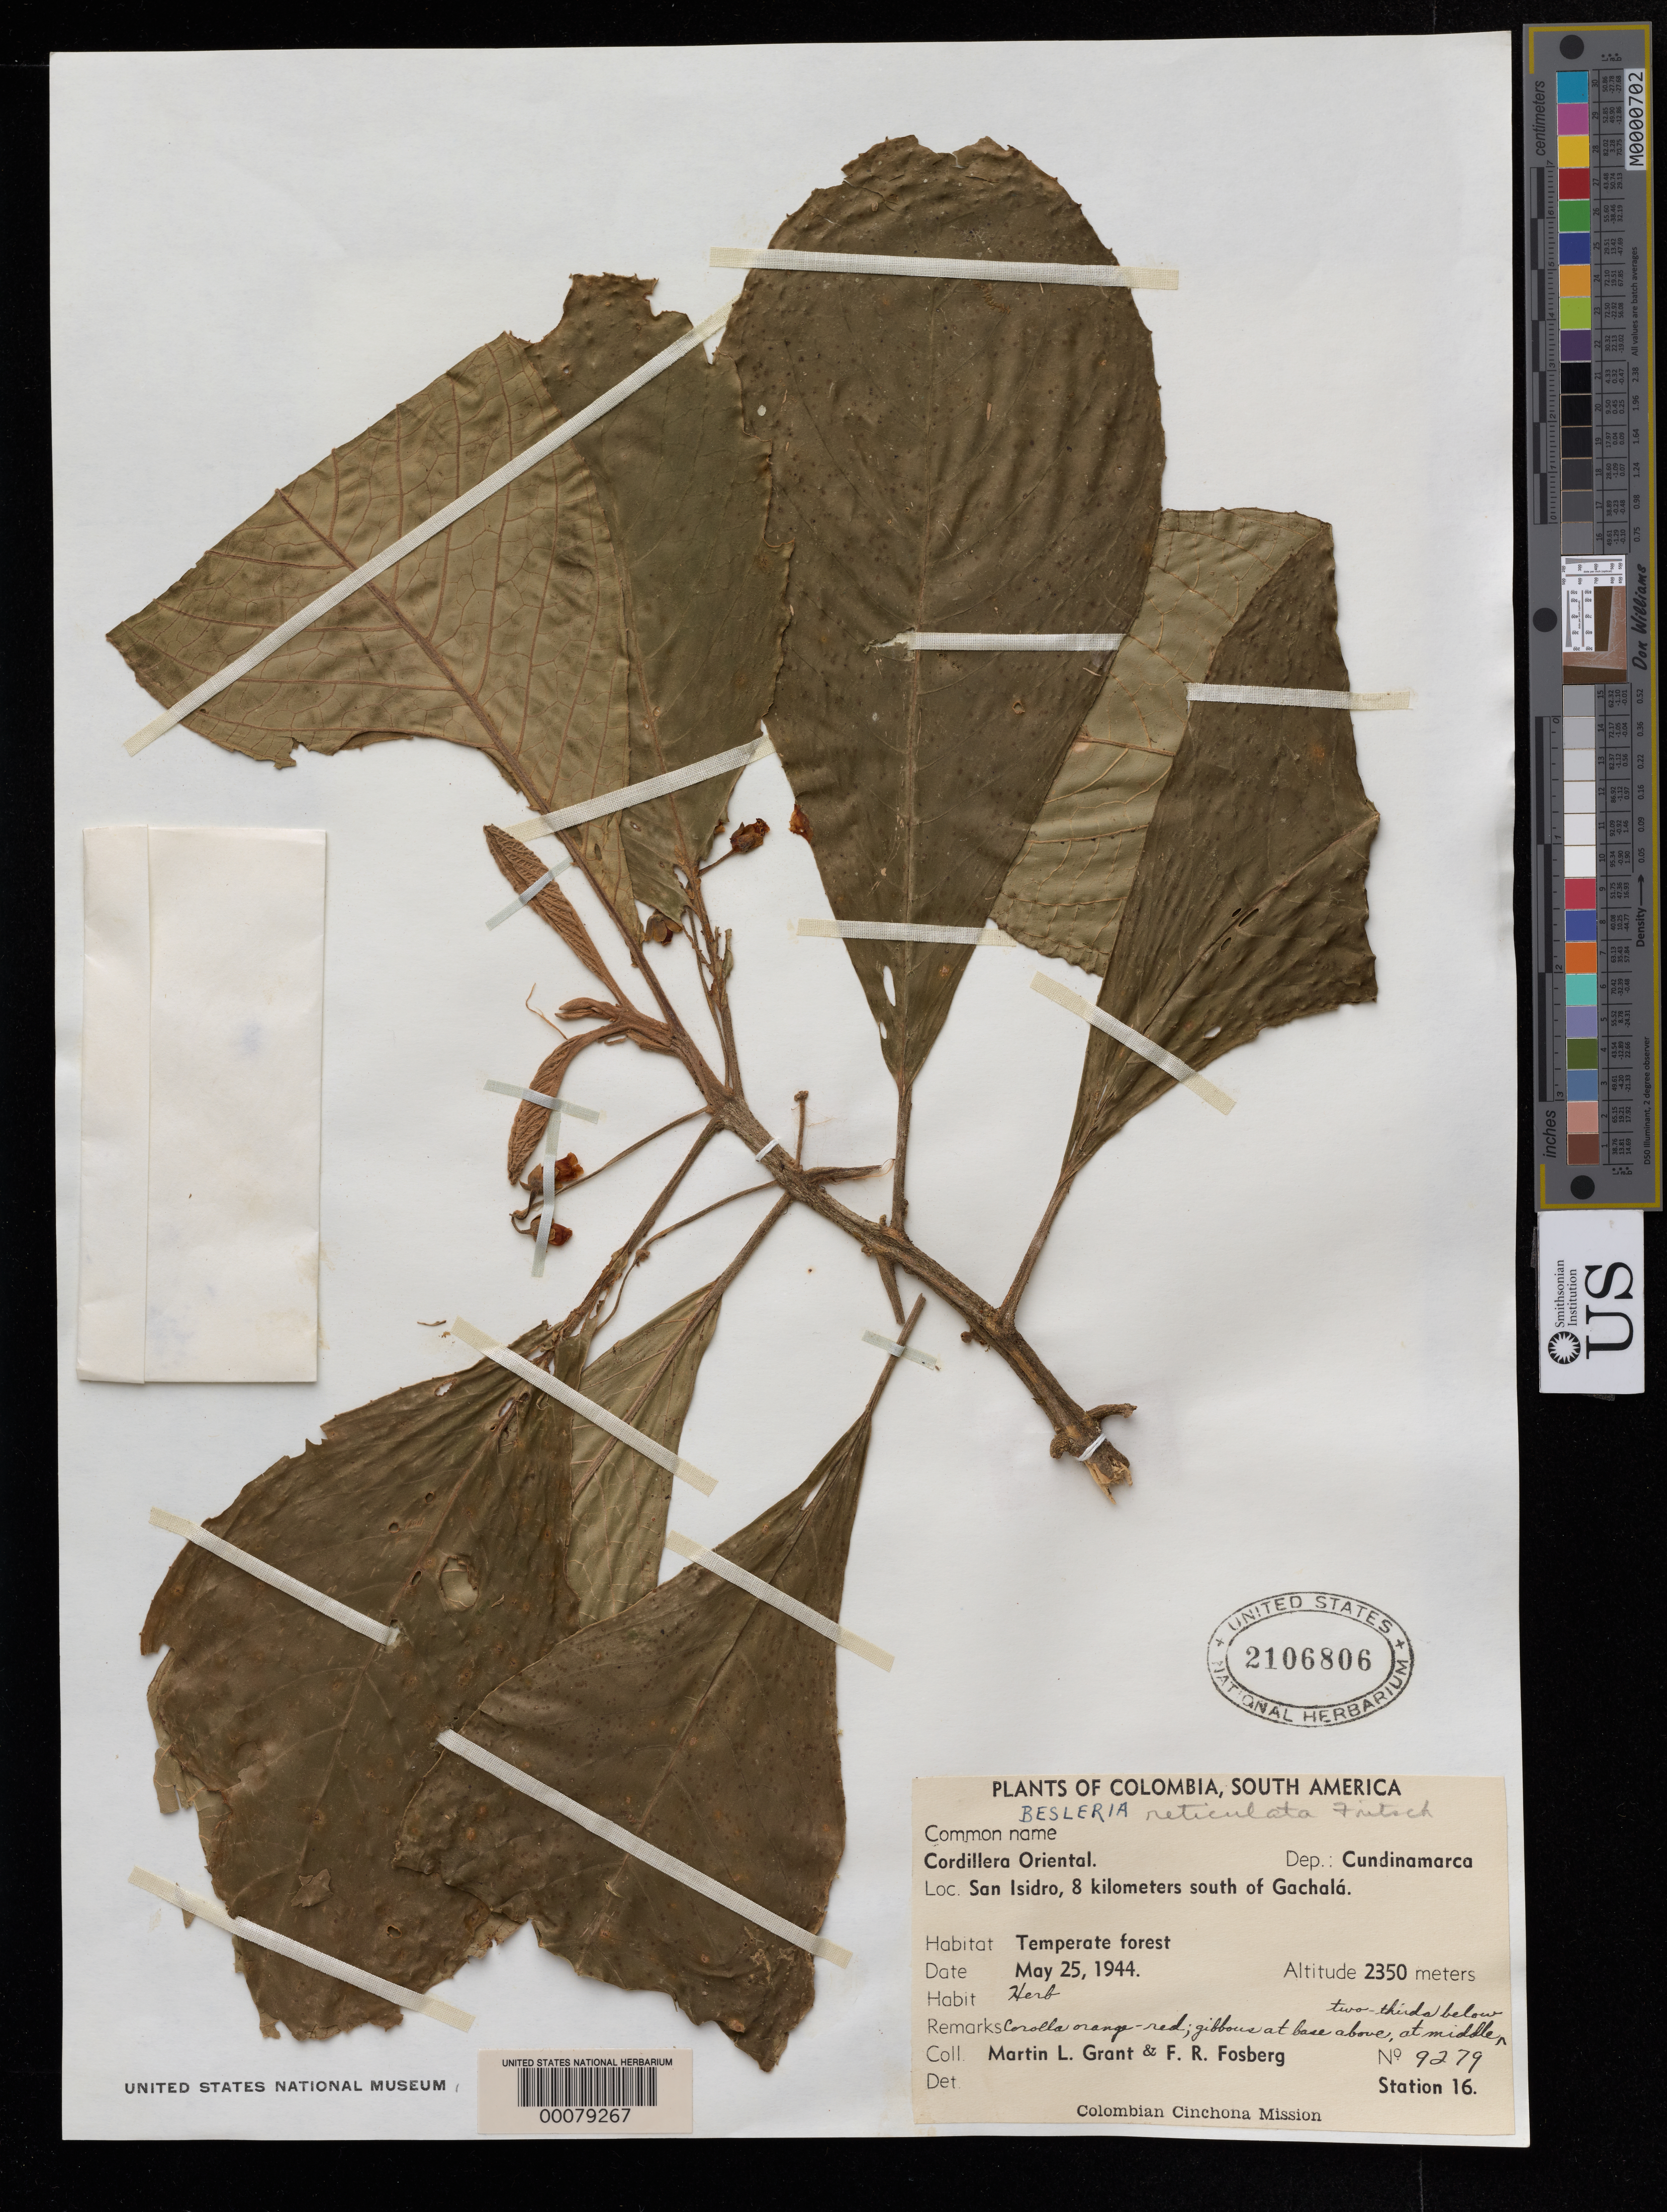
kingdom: Plantae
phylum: Tracheophyta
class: Magnoliopsida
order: Lamiales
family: Gesneriaceae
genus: Besleria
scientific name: Besleria reticulata var. reticulata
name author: Fritsch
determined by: Skog, Laurence E.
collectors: M. L. Grant & F. R. Fosberg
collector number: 9279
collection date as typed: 25 May 1944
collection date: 1944-05-25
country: Colombia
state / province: Cundinamarca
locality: Cordillera Oriental, San Isidro, 8 km S of Gachala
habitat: Temperate forest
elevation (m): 2350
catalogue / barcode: US 2106806